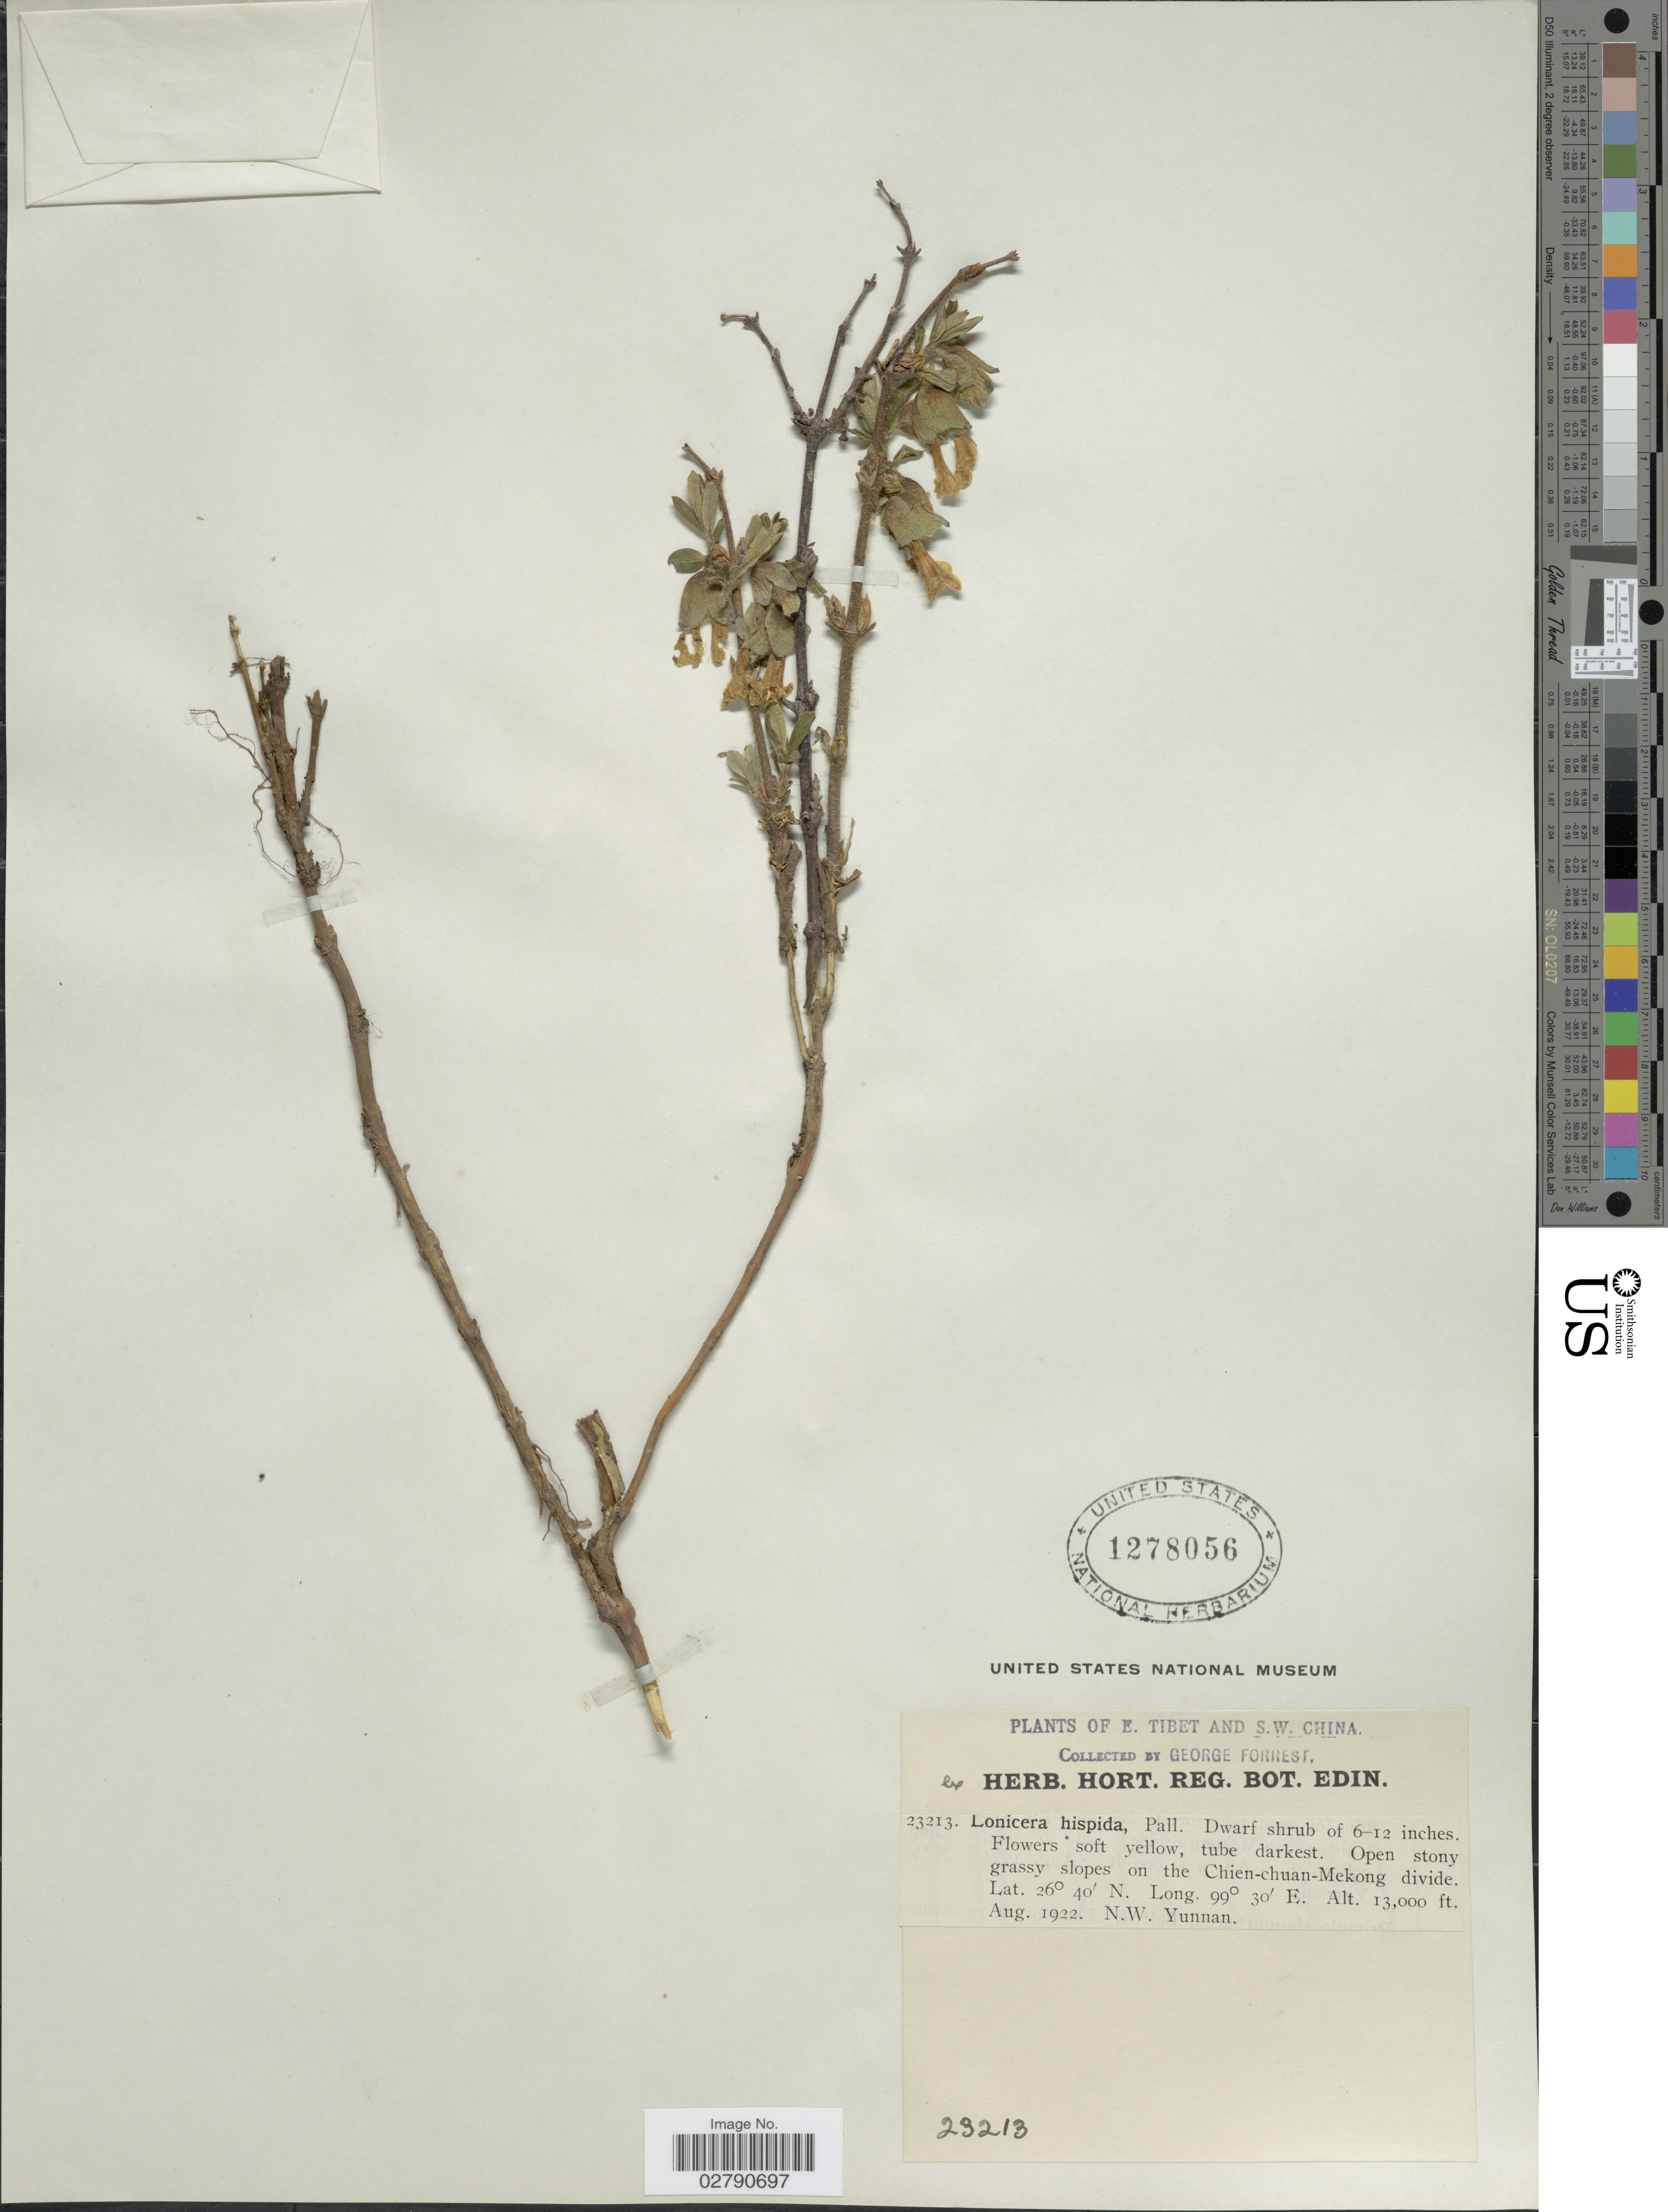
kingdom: Plantae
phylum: Tracheophyta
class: Magnoliopsida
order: Dipsacales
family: Caprifoliaceae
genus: Lonicera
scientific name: Lonicera hispida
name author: Pall. ex Roem. & Schult.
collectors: G. Forrest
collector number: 23213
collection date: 1922-08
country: China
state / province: Yunnan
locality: E. Tibet and S.W. China. Open stony grassy slopes on the Chien-chuan-Mekong divide. N.W. Yunnan.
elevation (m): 3962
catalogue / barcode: US 1278056